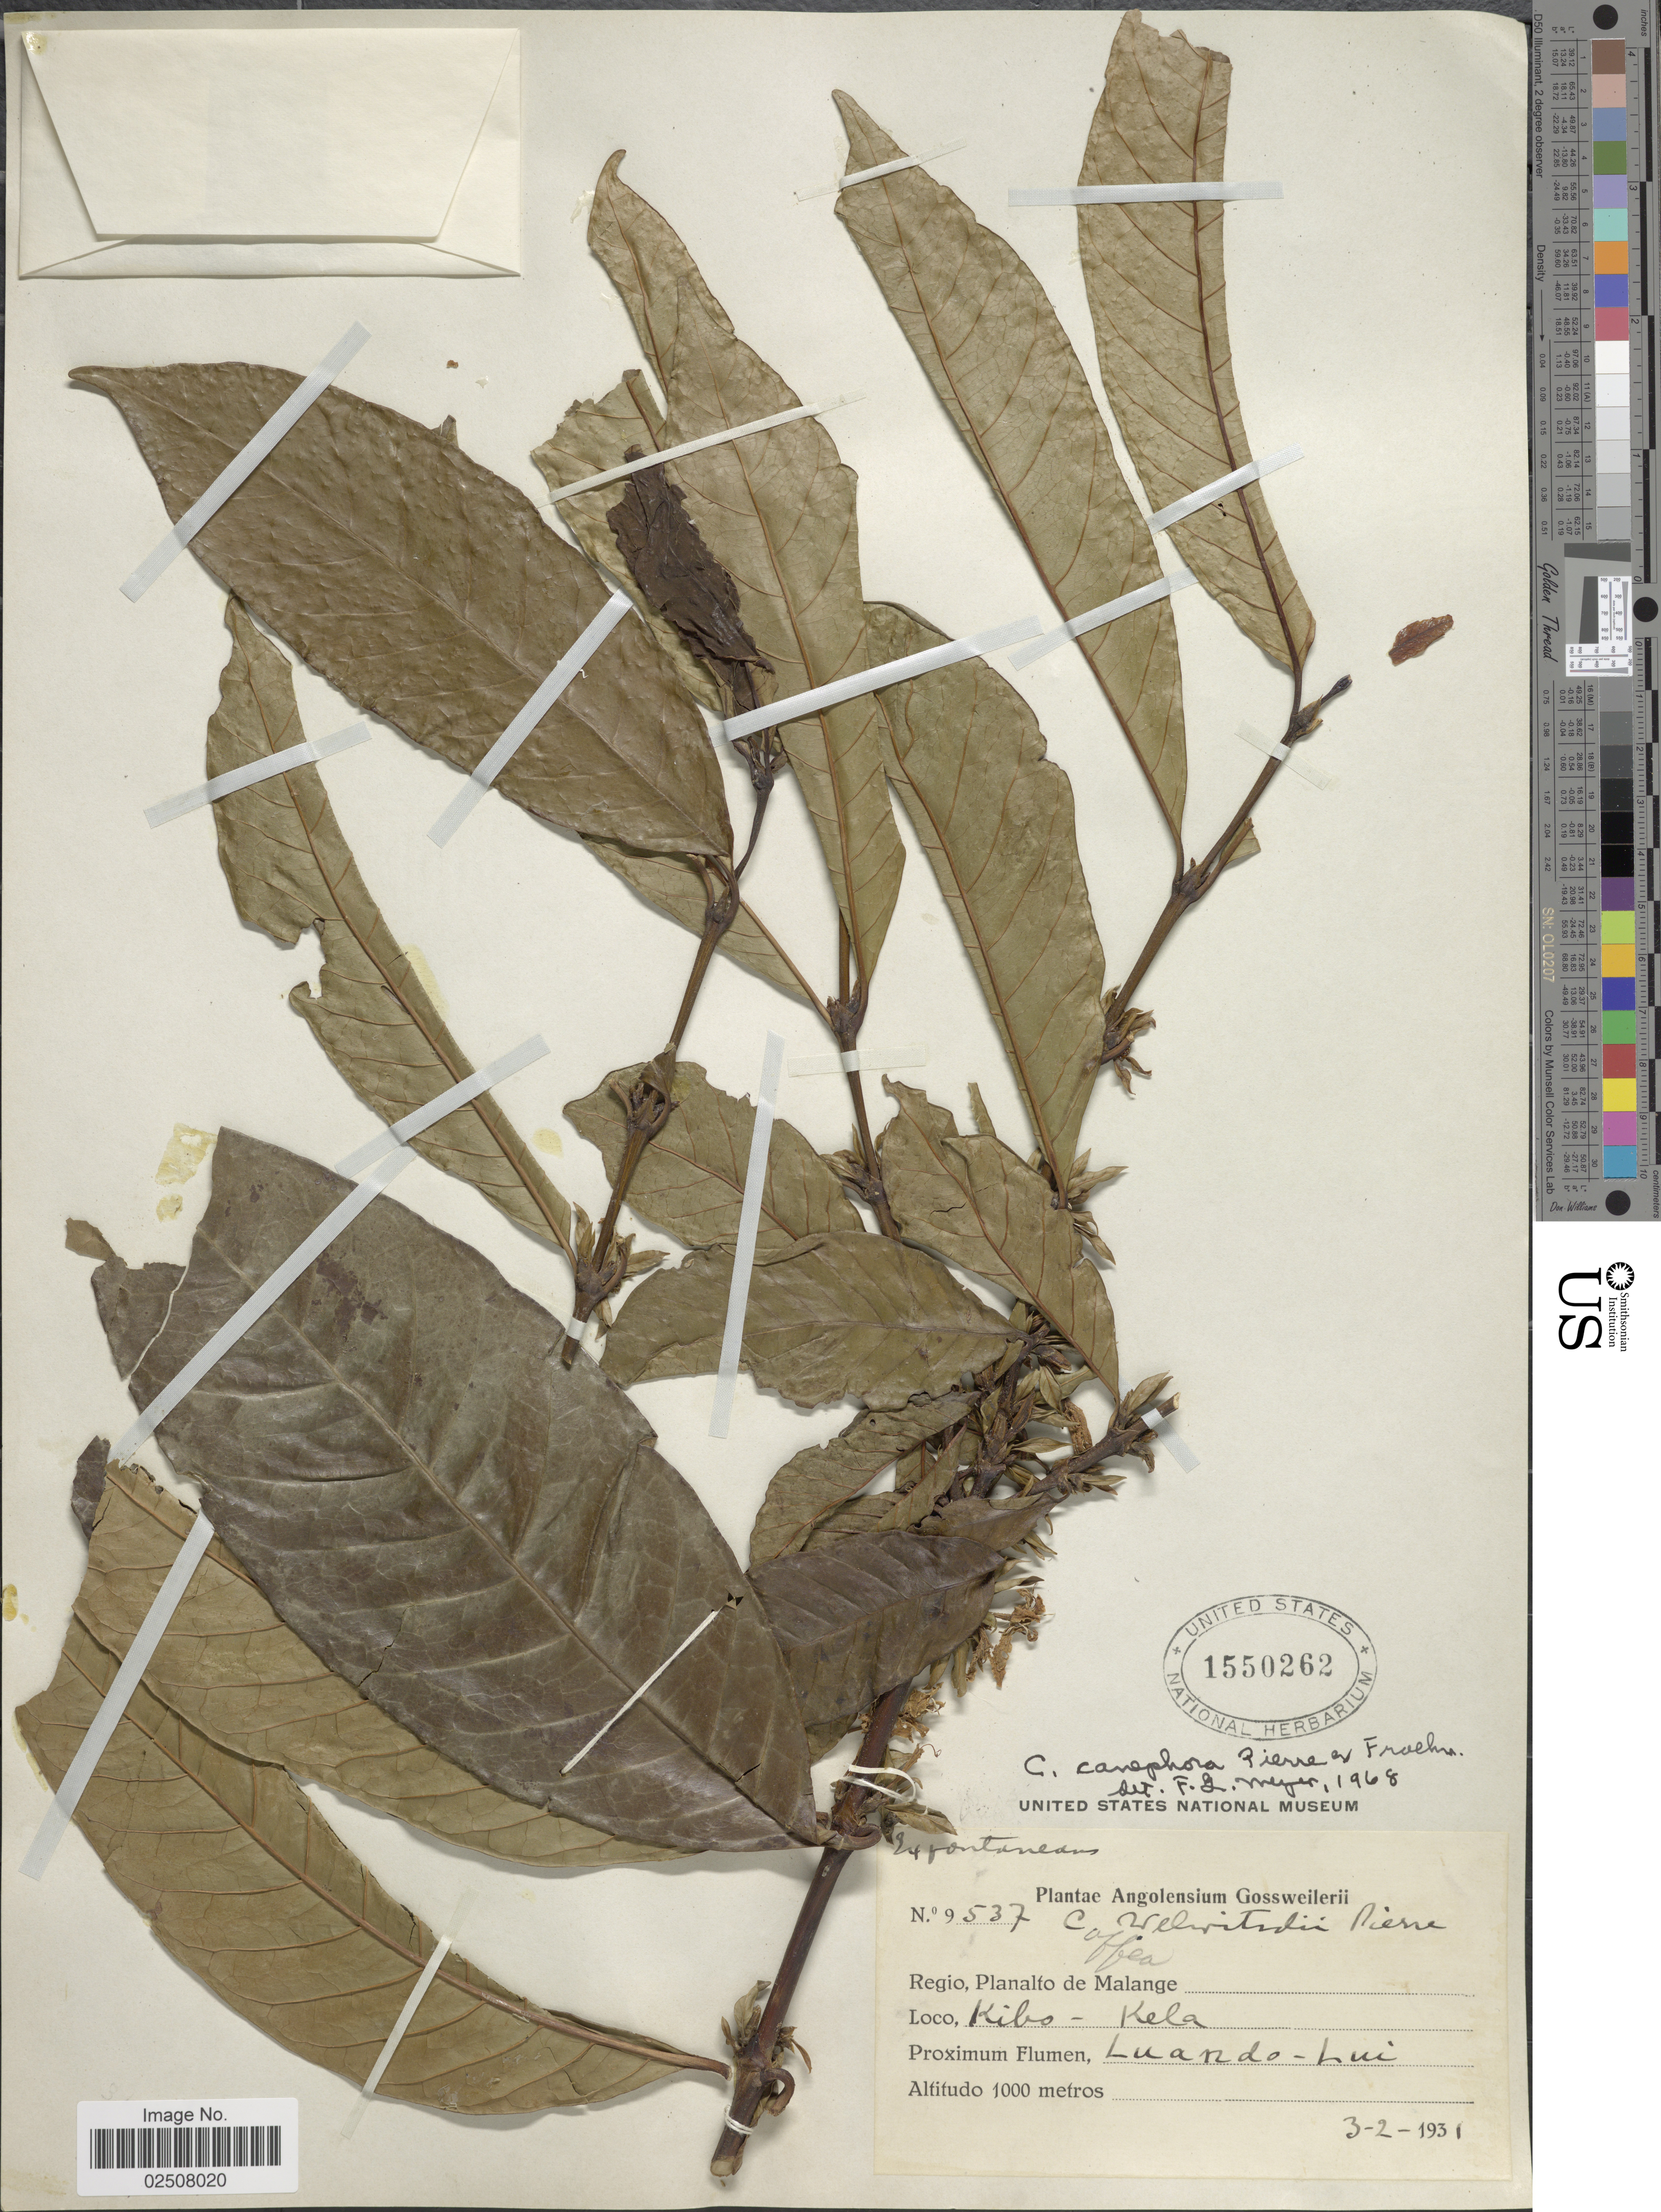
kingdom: Plantae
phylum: Tracheophyta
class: Magnoliopsida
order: Gentianales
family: Rubiaceae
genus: Coffea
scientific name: Coffea canephora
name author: Pierre ex A. Cunn.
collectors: -. Gossweiler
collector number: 9537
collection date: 1931-02-03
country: Angola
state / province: Malange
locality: Regio, Planalto de Malange, Kibo - Kela, Luando - Lui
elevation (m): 1000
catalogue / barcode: US 1550262